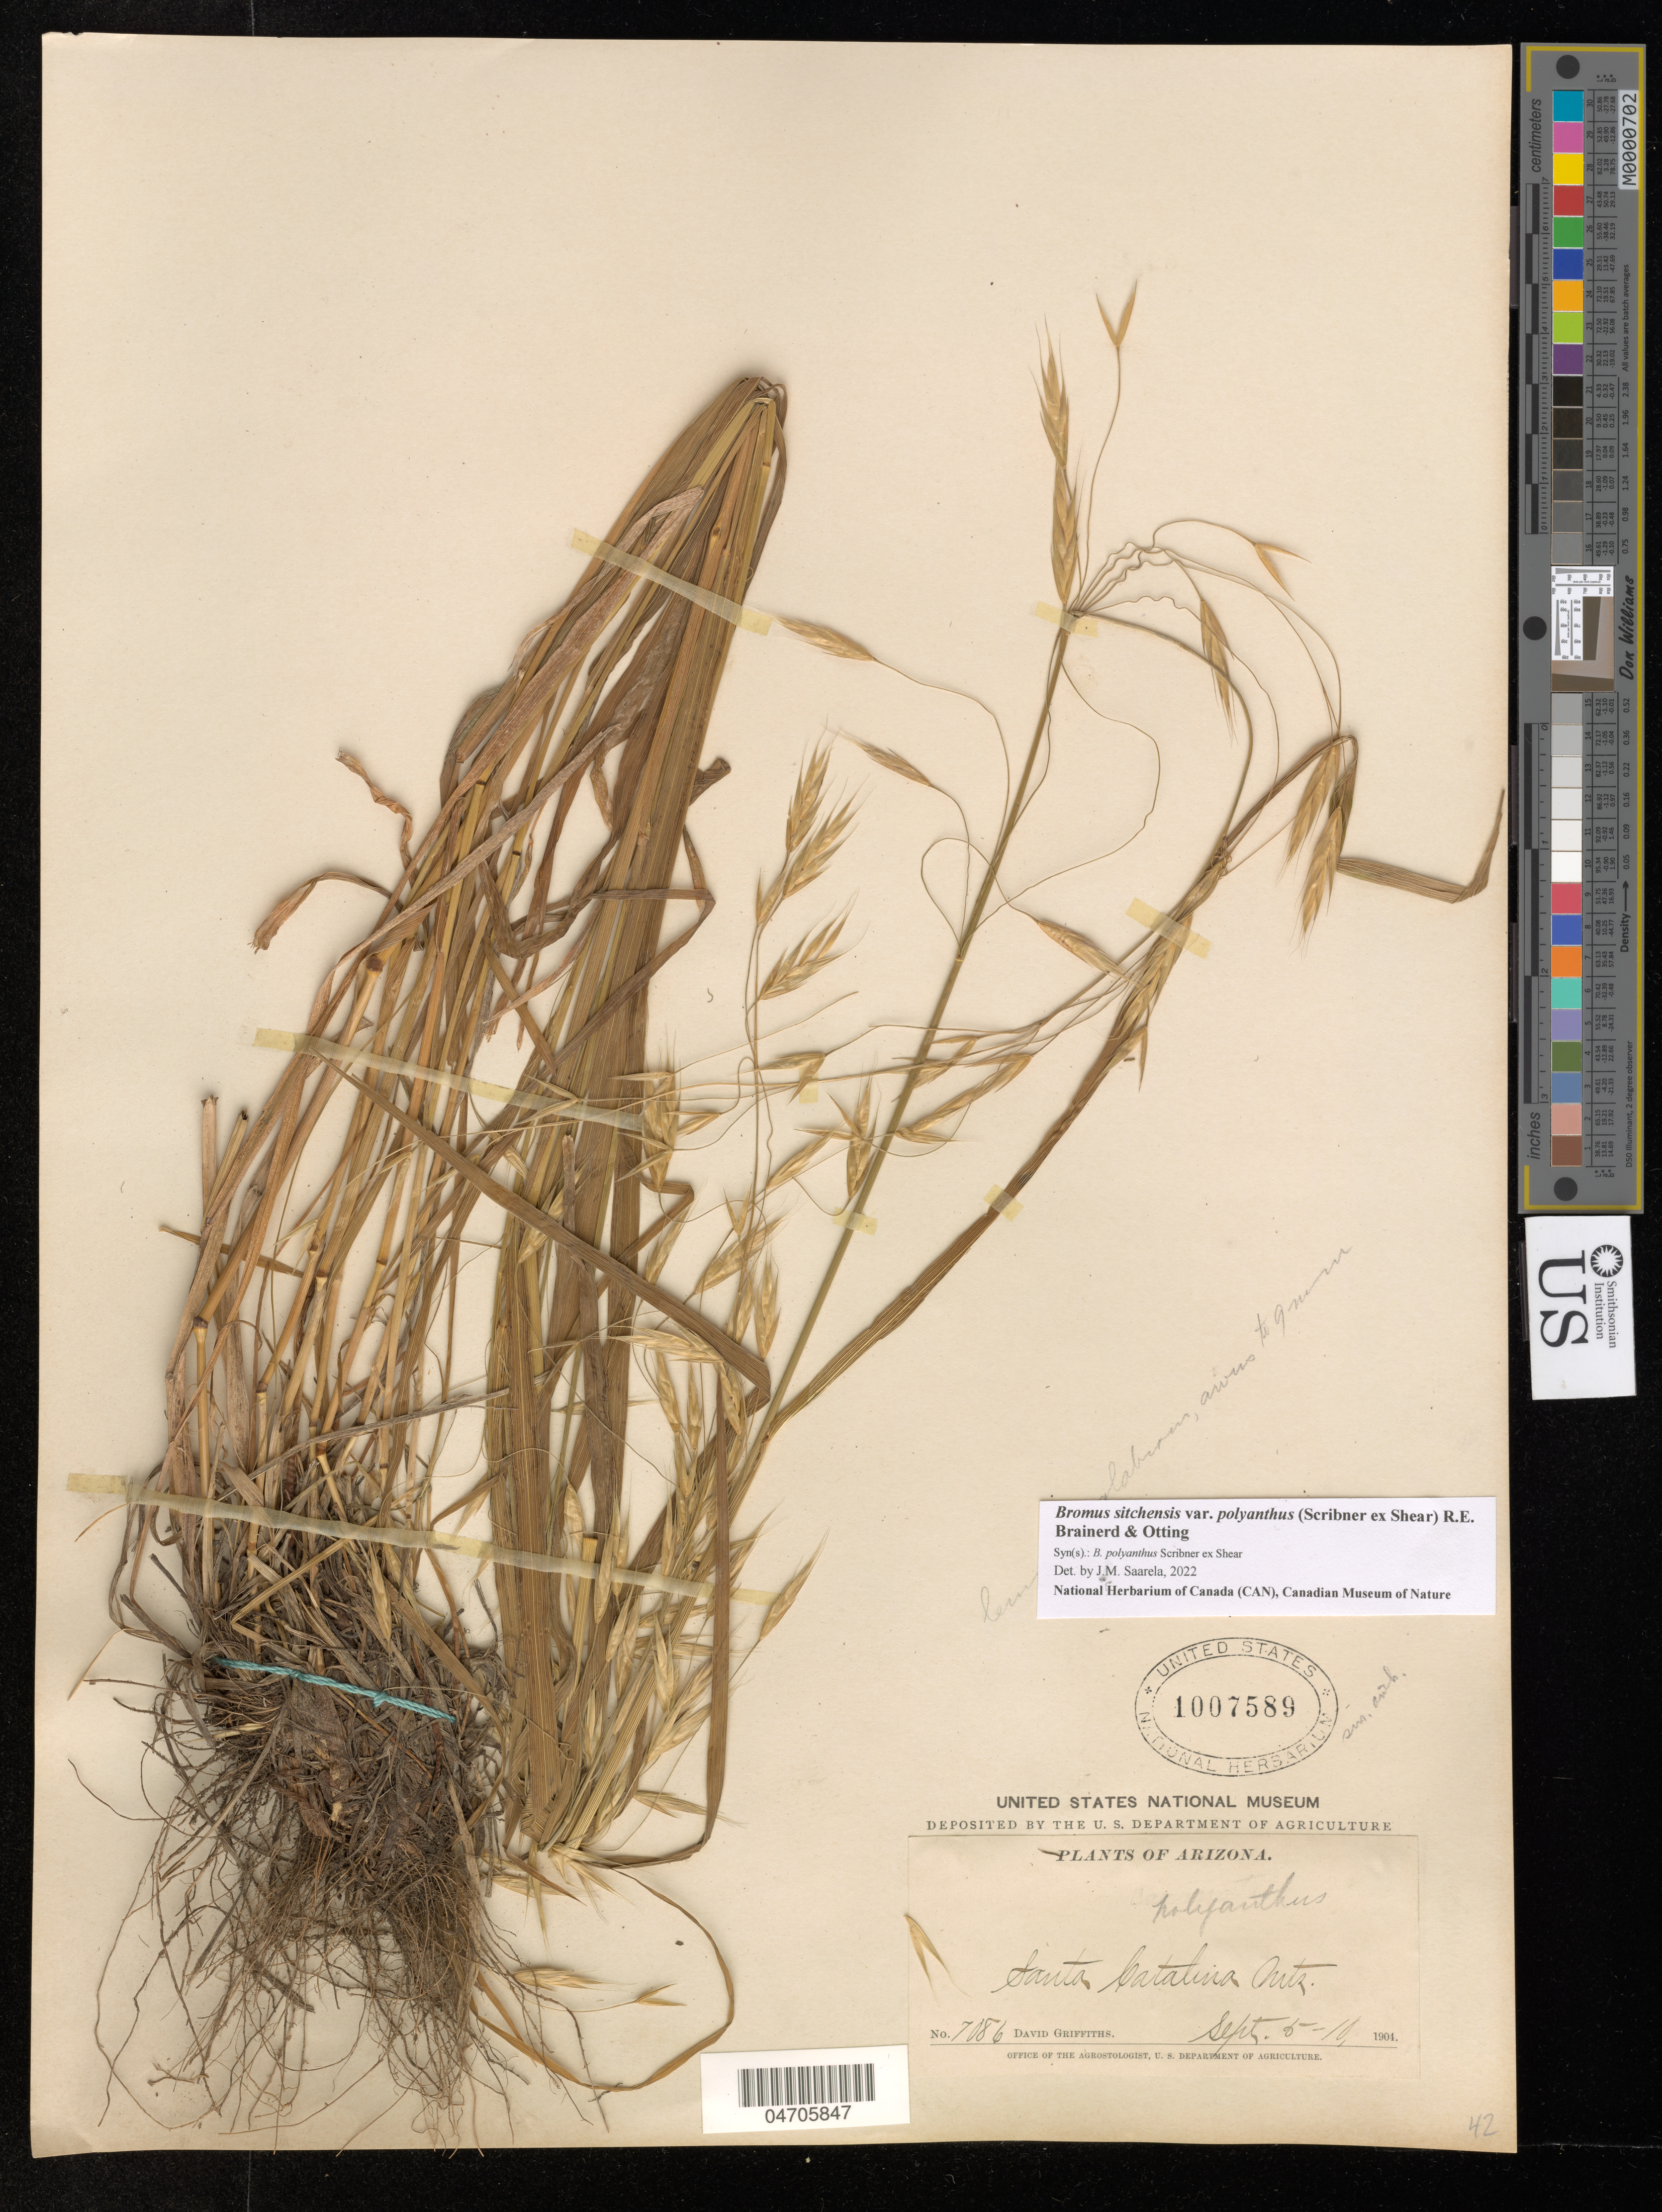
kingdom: Plantae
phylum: Tracheophyta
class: Liliopsida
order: Poales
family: Poaceae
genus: Bromus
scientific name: Bromus polyanthus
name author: Scribn. ex Shear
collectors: D. Griffiths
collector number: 7086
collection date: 1904-09-05/1904-09-10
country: United States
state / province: Arizona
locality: Santa Catalina Mts.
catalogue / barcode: US 1007589